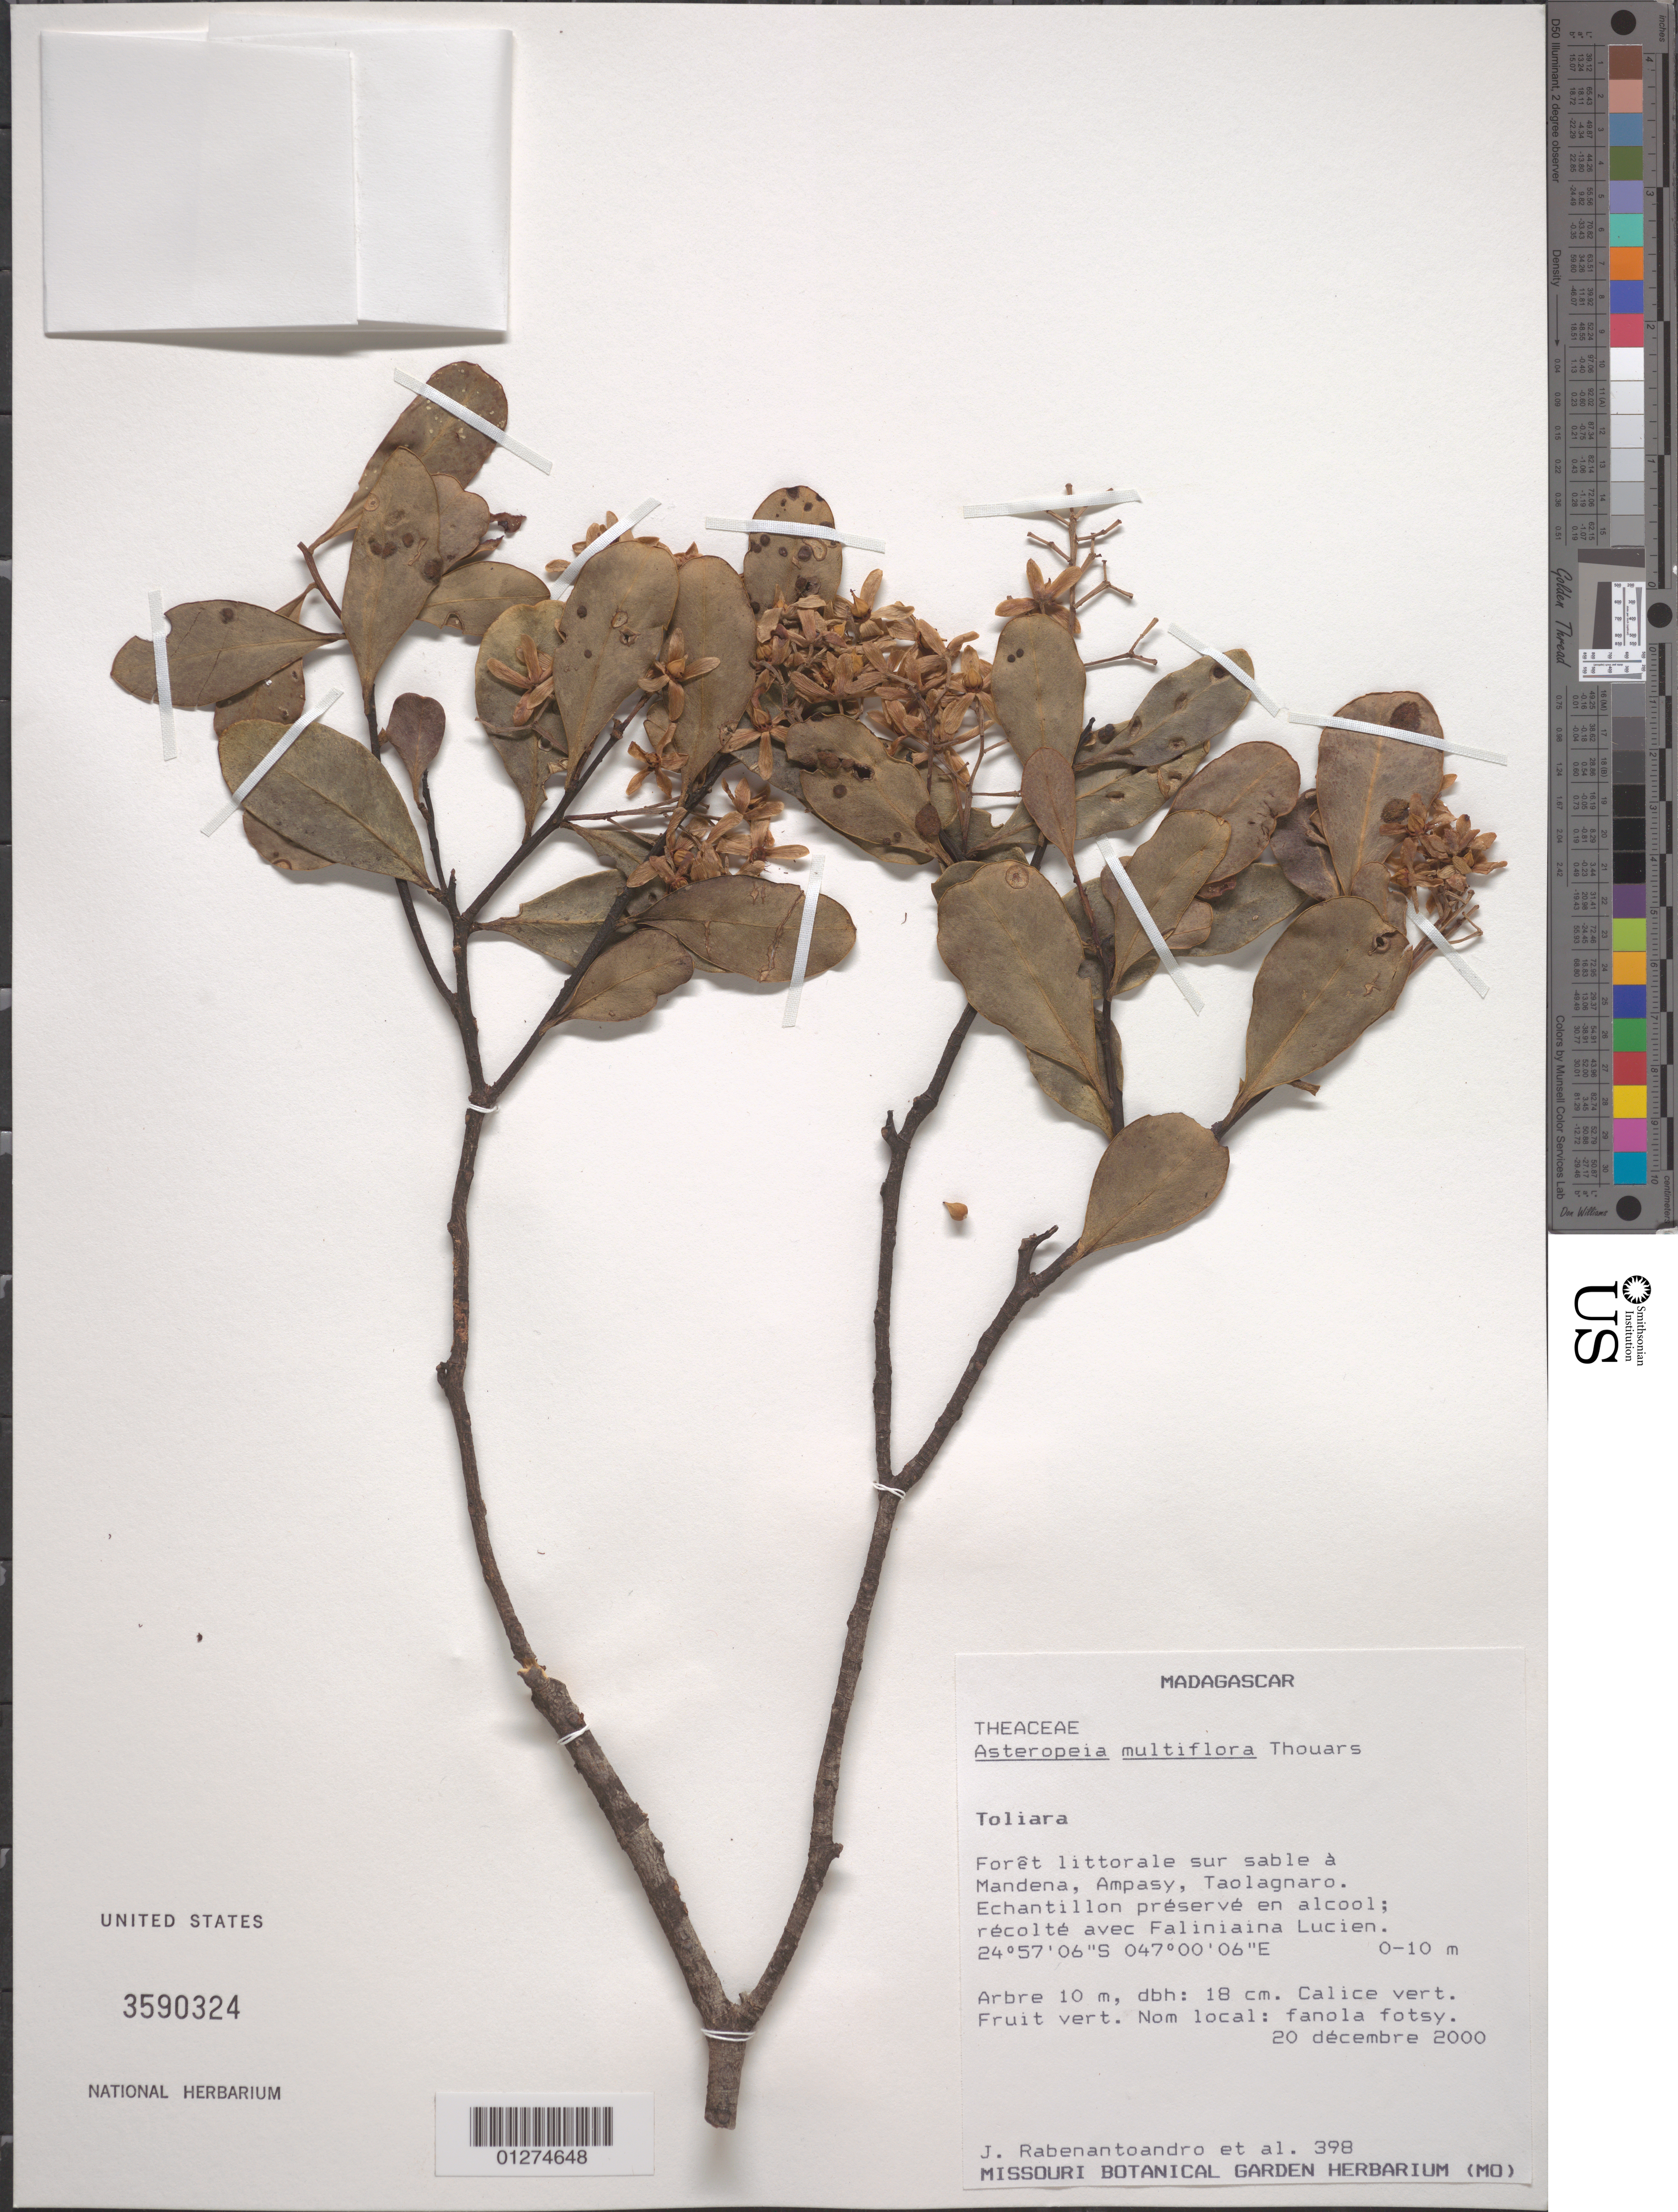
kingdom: Plantae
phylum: Tracheophyta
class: Magnoliopsida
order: Caryophyllales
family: Asteropeiaceae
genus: Asteropeia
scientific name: Asteropeia multiflora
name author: Thouars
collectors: J. Rabenantoandro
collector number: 398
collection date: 2000-12-20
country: Madagascar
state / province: Anosy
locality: Foret littorale sur sable a Mandena, Ampasy, Taolagnaro.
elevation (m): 0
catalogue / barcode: US 3590324